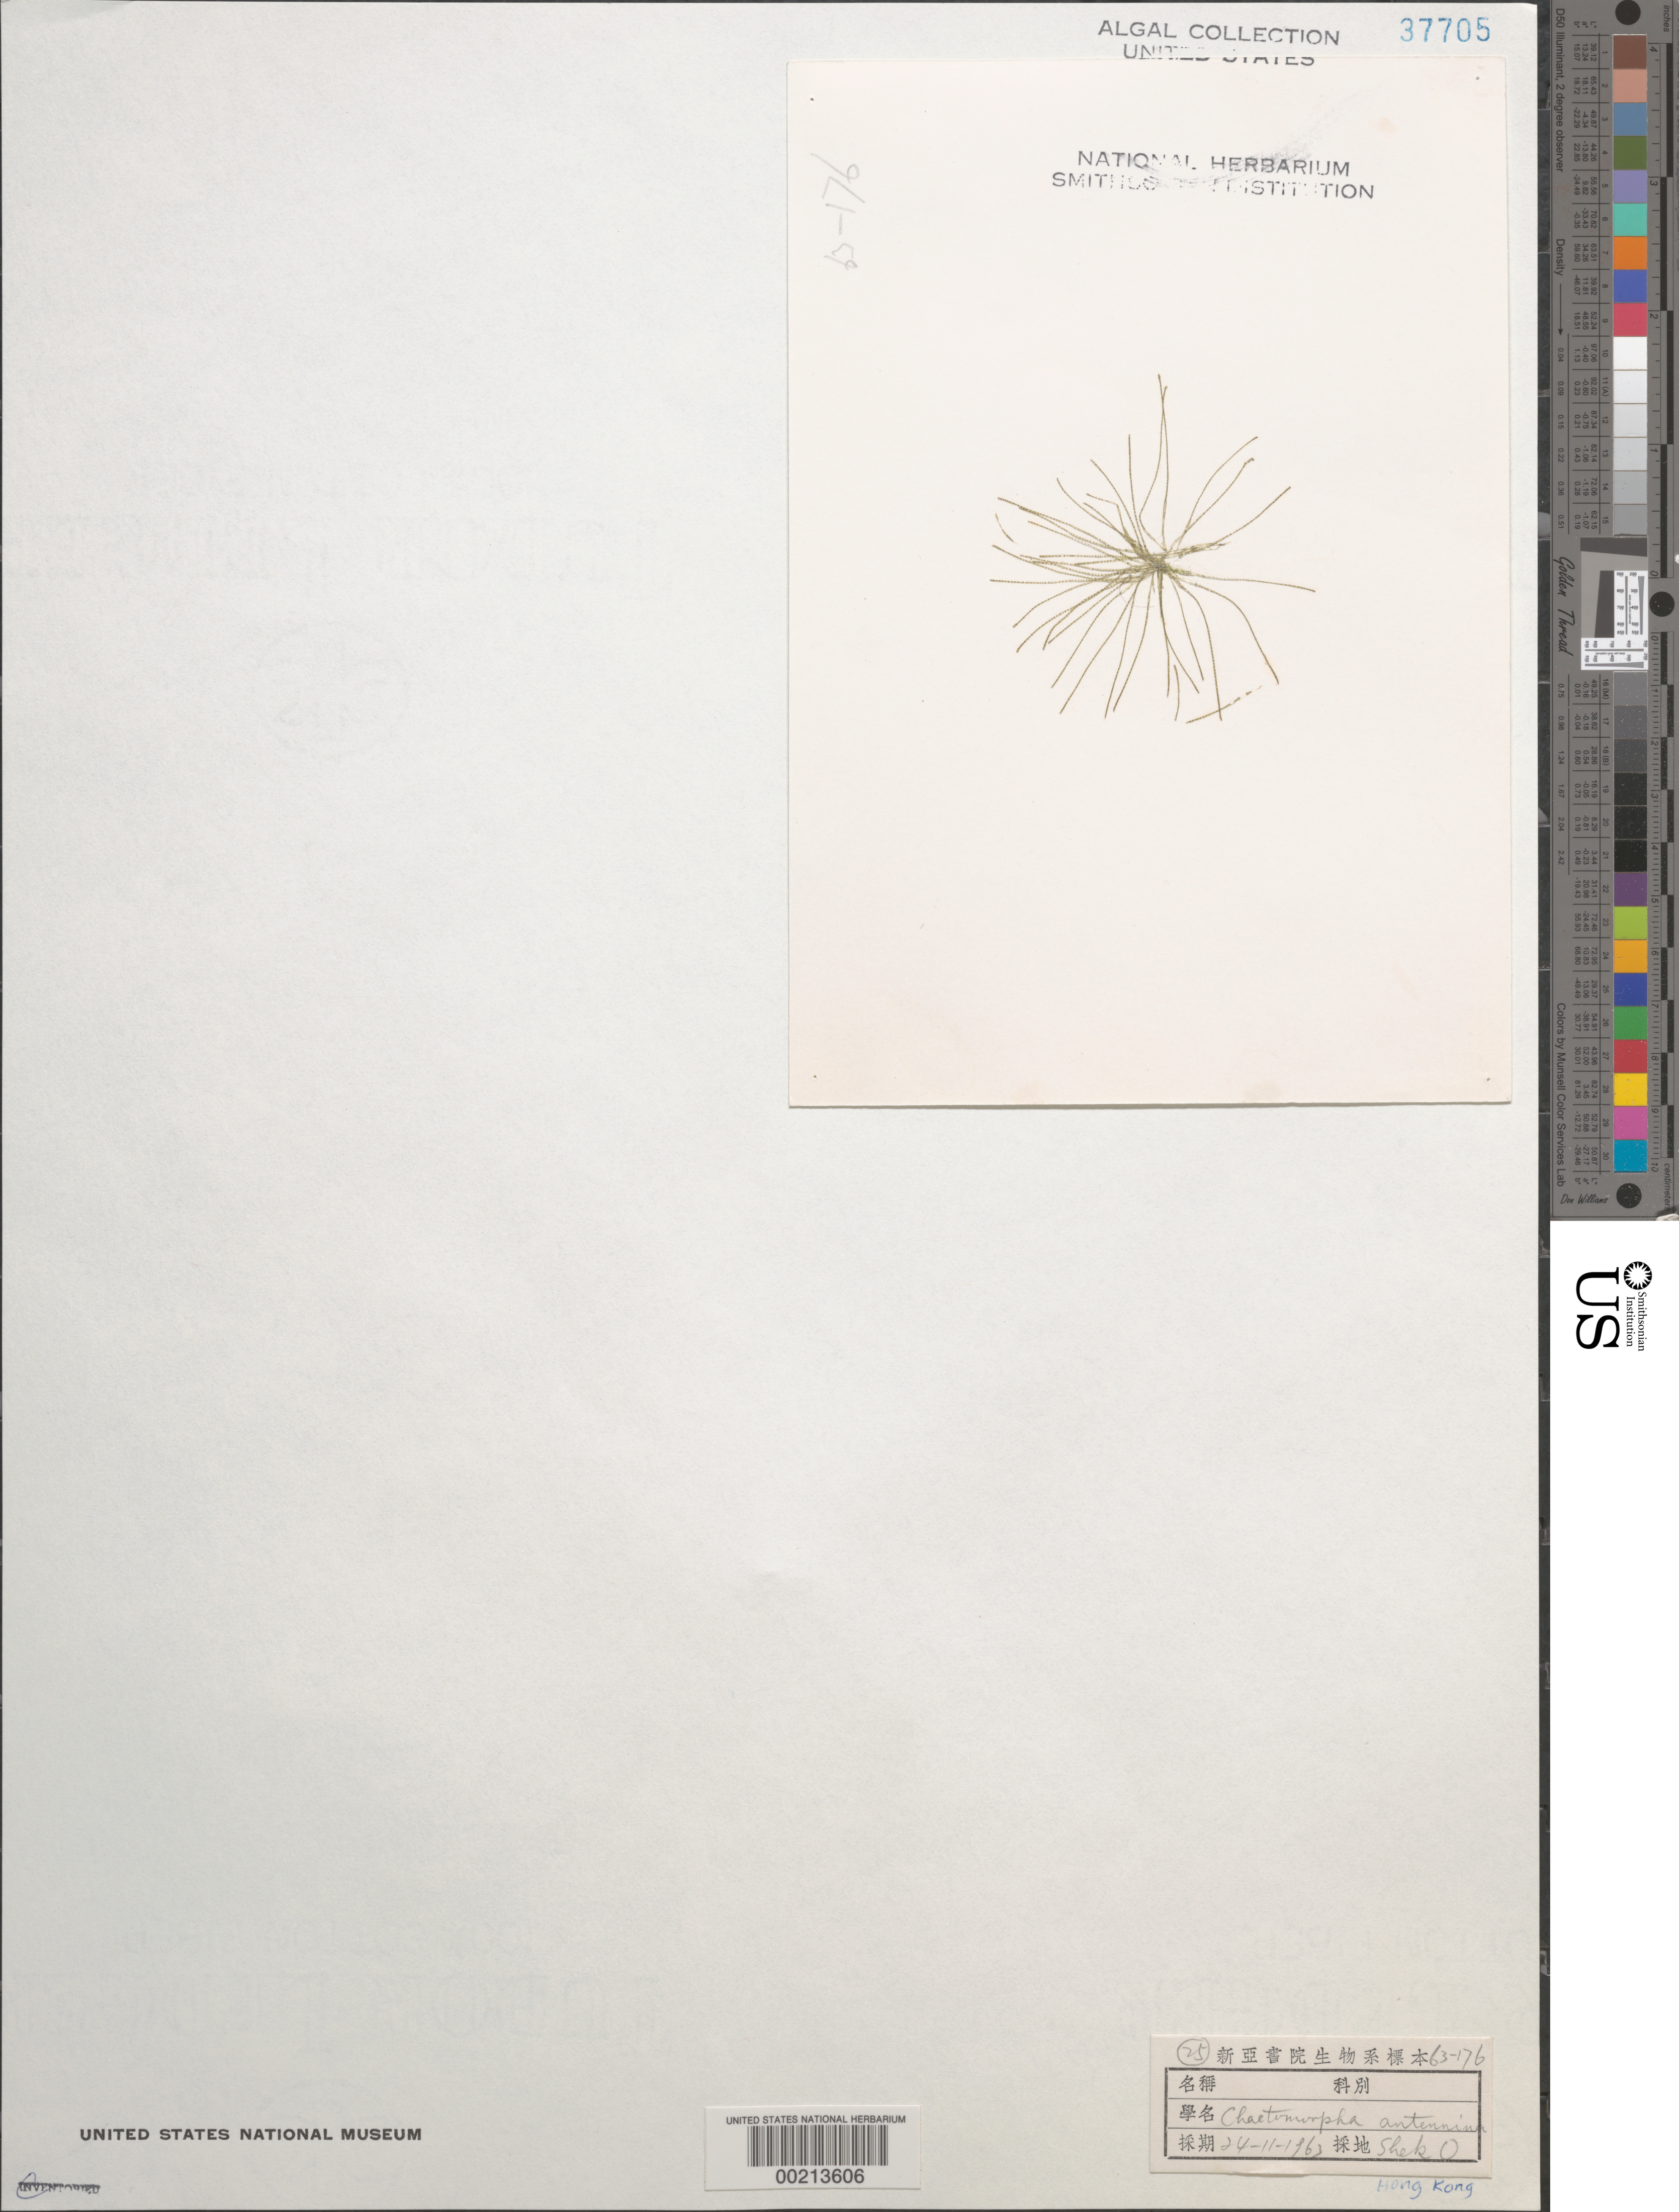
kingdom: Plantae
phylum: Chlorophyta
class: Ulvophyceae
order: Cladophorales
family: Cladophoraceae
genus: Chaetomorpha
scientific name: Chaetomorpha antennina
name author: (Bory) Kütz.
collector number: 63-176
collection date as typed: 24 Nov 1963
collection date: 1963-11-24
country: China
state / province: Hong Kong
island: Hong Kong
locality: Shek O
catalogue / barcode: US 37705